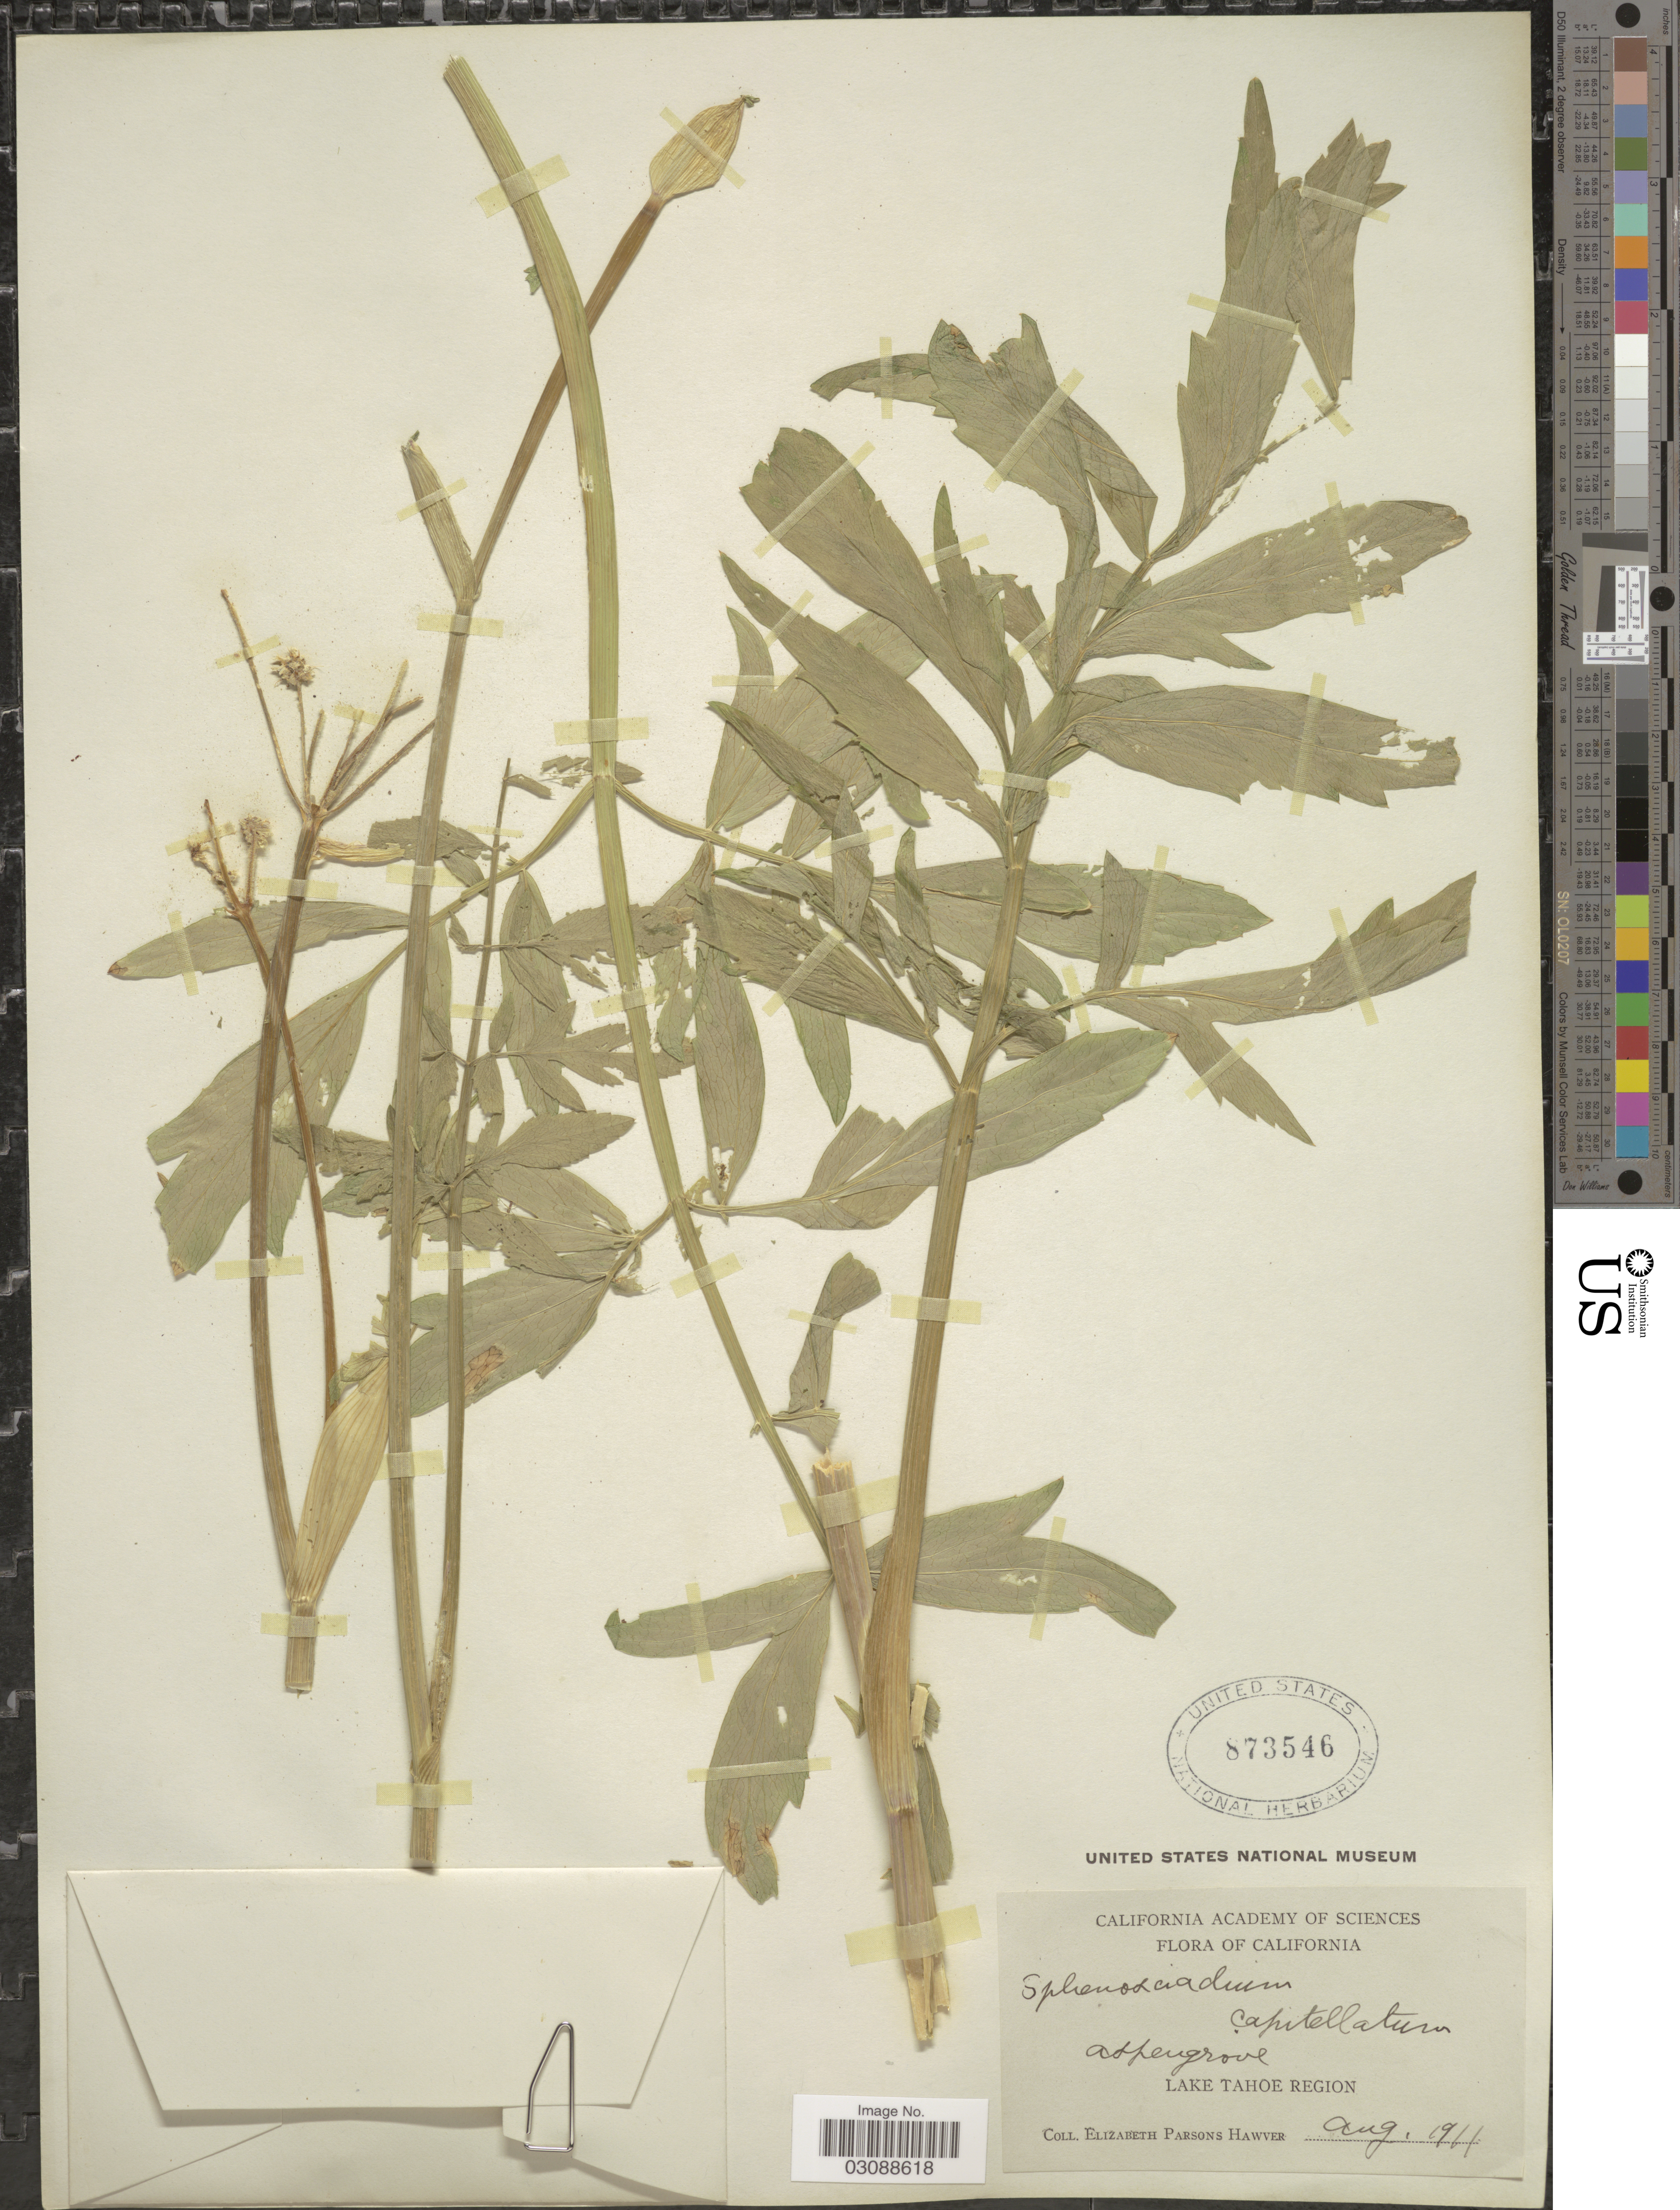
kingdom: Plantae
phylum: Tracheophyta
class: Magnoliopsida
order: Apiales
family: Apiaceae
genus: Sphenosciadium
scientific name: Sphenosciadium capitellatum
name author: A. Gray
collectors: E. Hawver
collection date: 1911-08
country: United States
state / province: California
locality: Lake Tahoe Region.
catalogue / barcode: US 873546